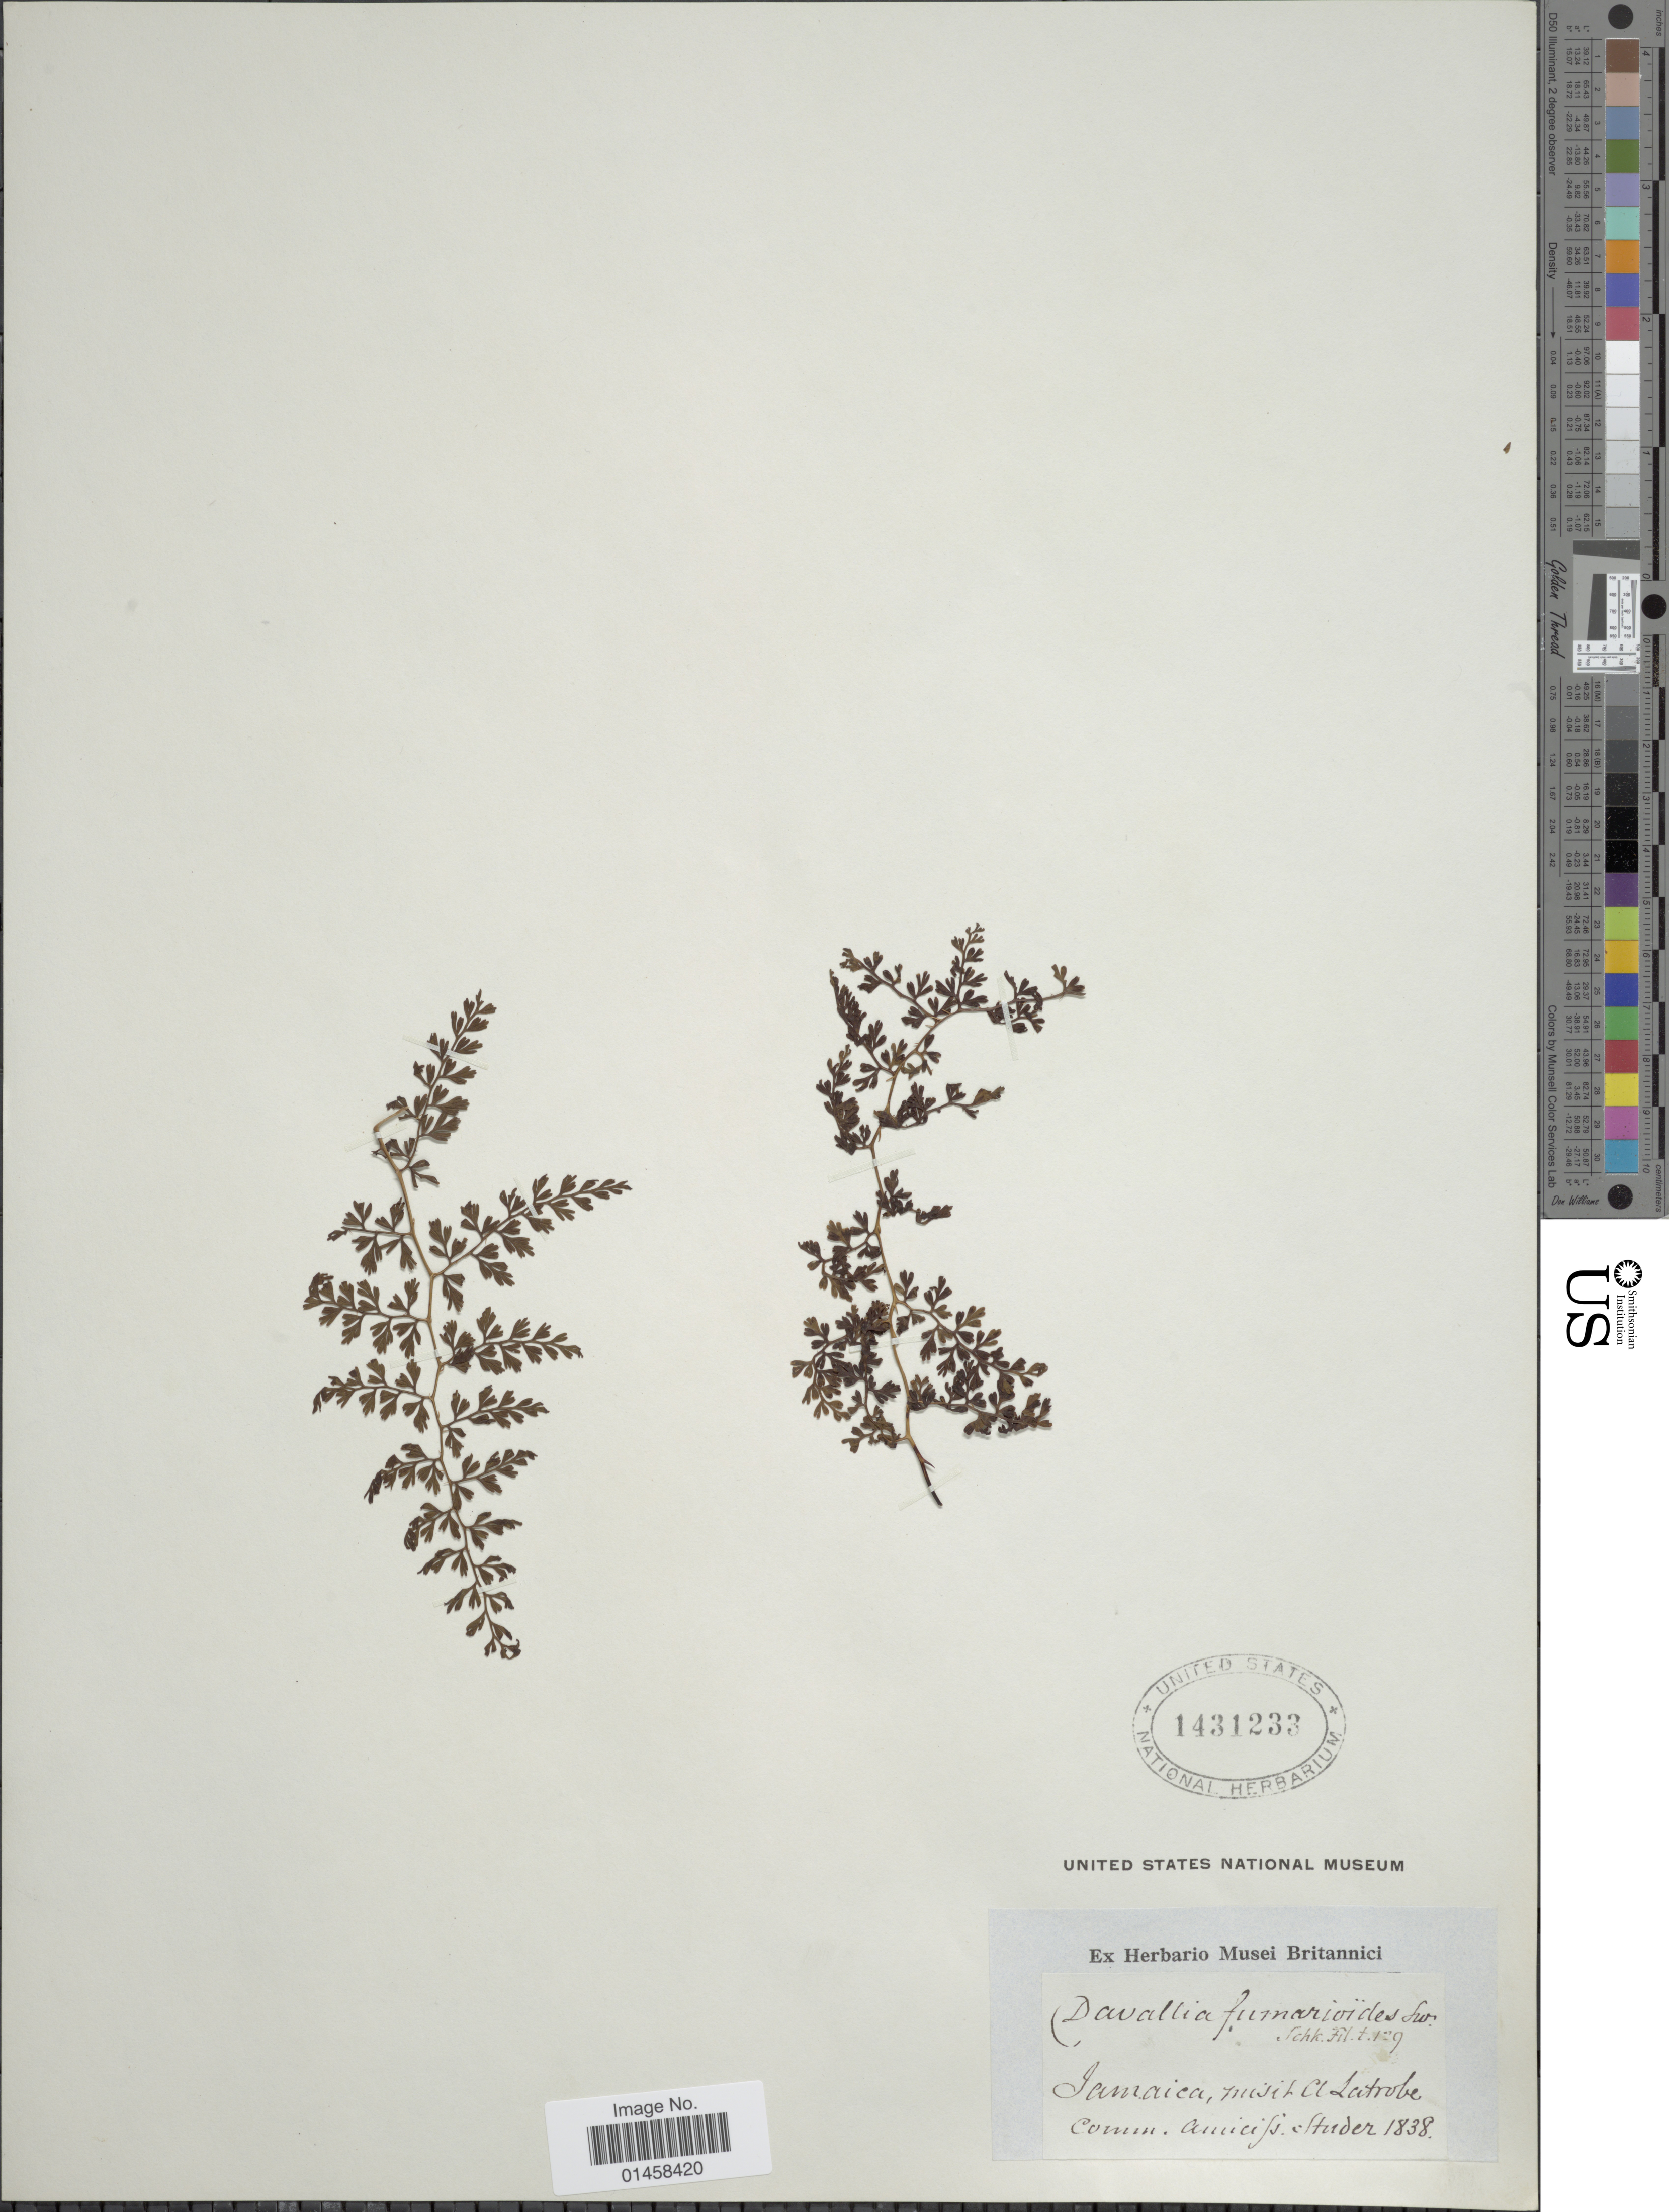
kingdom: Plantae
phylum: Tracheophyta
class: Polypodiopsida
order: Polypodiales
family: Lindsaeaceae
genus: Odontosoria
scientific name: Odontosoria fumarioides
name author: (Sw.) J. Sm.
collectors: A. Hider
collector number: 1838?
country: Jamaica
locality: Misch, Cl Latrobe [interpreted]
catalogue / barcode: US 1431233